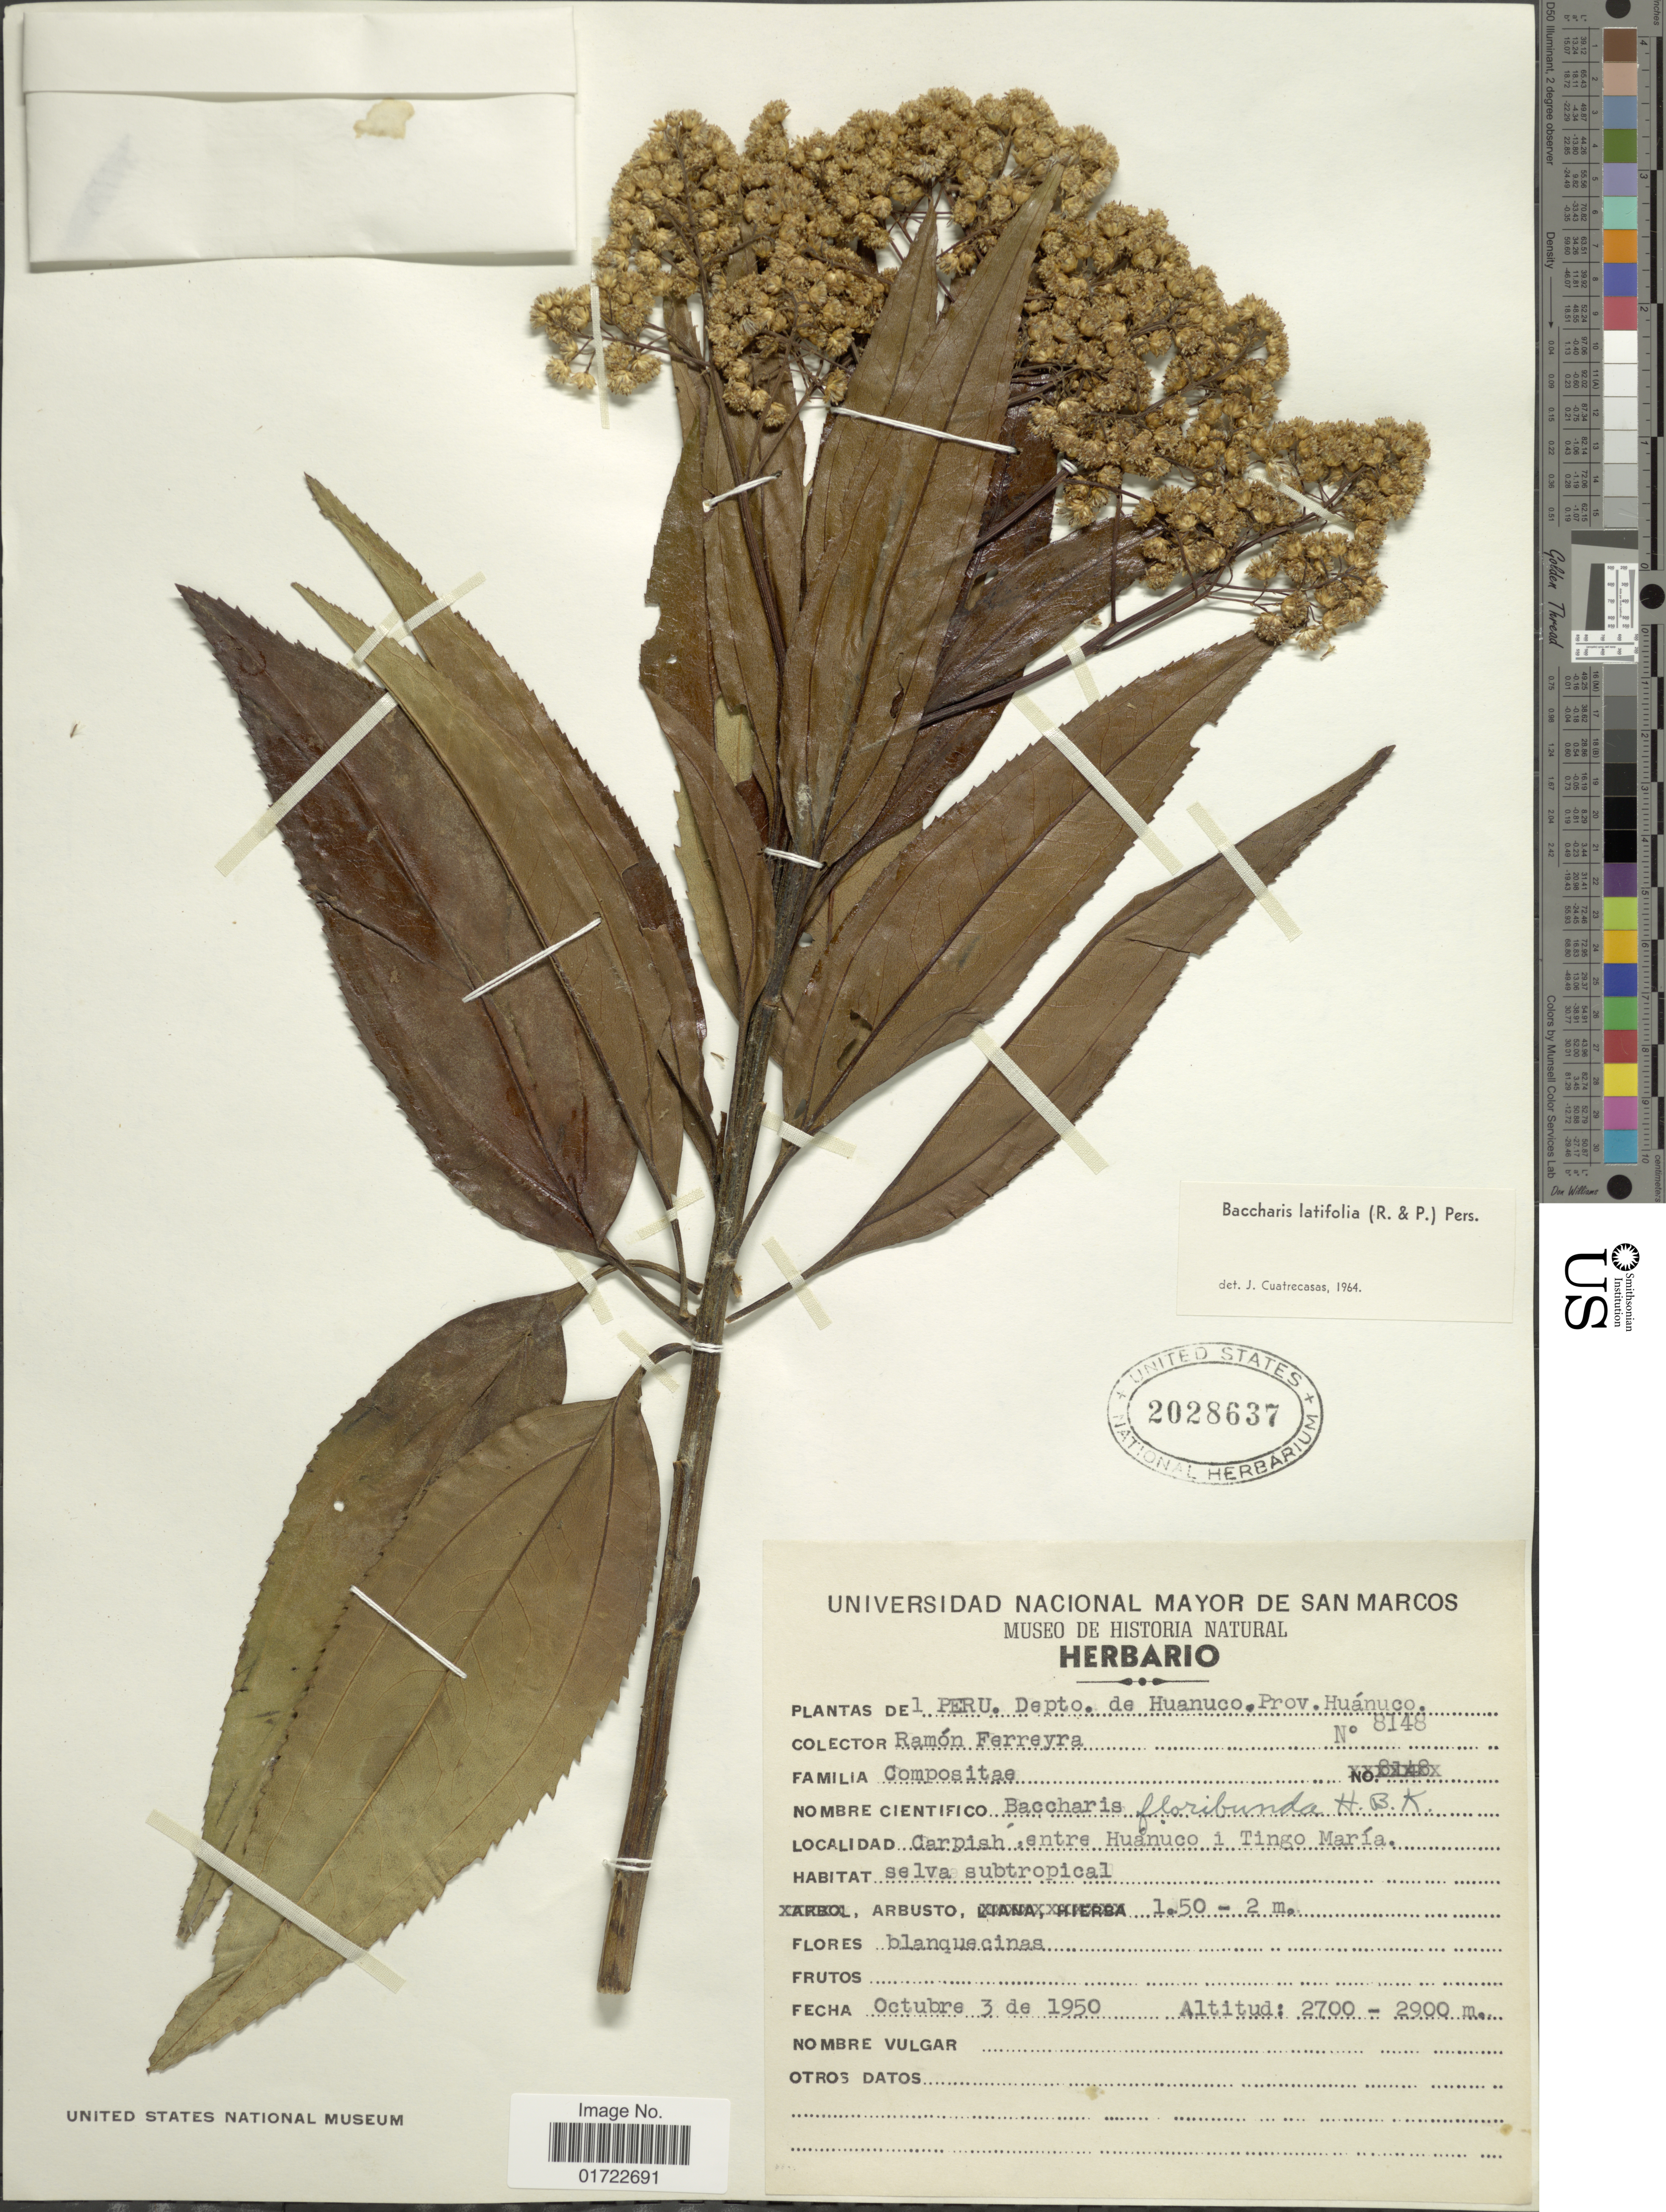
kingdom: Plantae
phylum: Tracheophyta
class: Magnoliopsida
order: Asterales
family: Asteraceae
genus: Baccharis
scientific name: Baccharis latifolia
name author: (Ruiz & Pav.) Pers.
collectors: R. A. Ferreyra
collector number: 8148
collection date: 1950-10-03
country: Peru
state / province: Huánuco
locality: Depto de Huánuco, Prov. Huánuco, Crapish, entre Huanuco i Tingo María.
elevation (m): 2700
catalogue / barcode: US 2028637